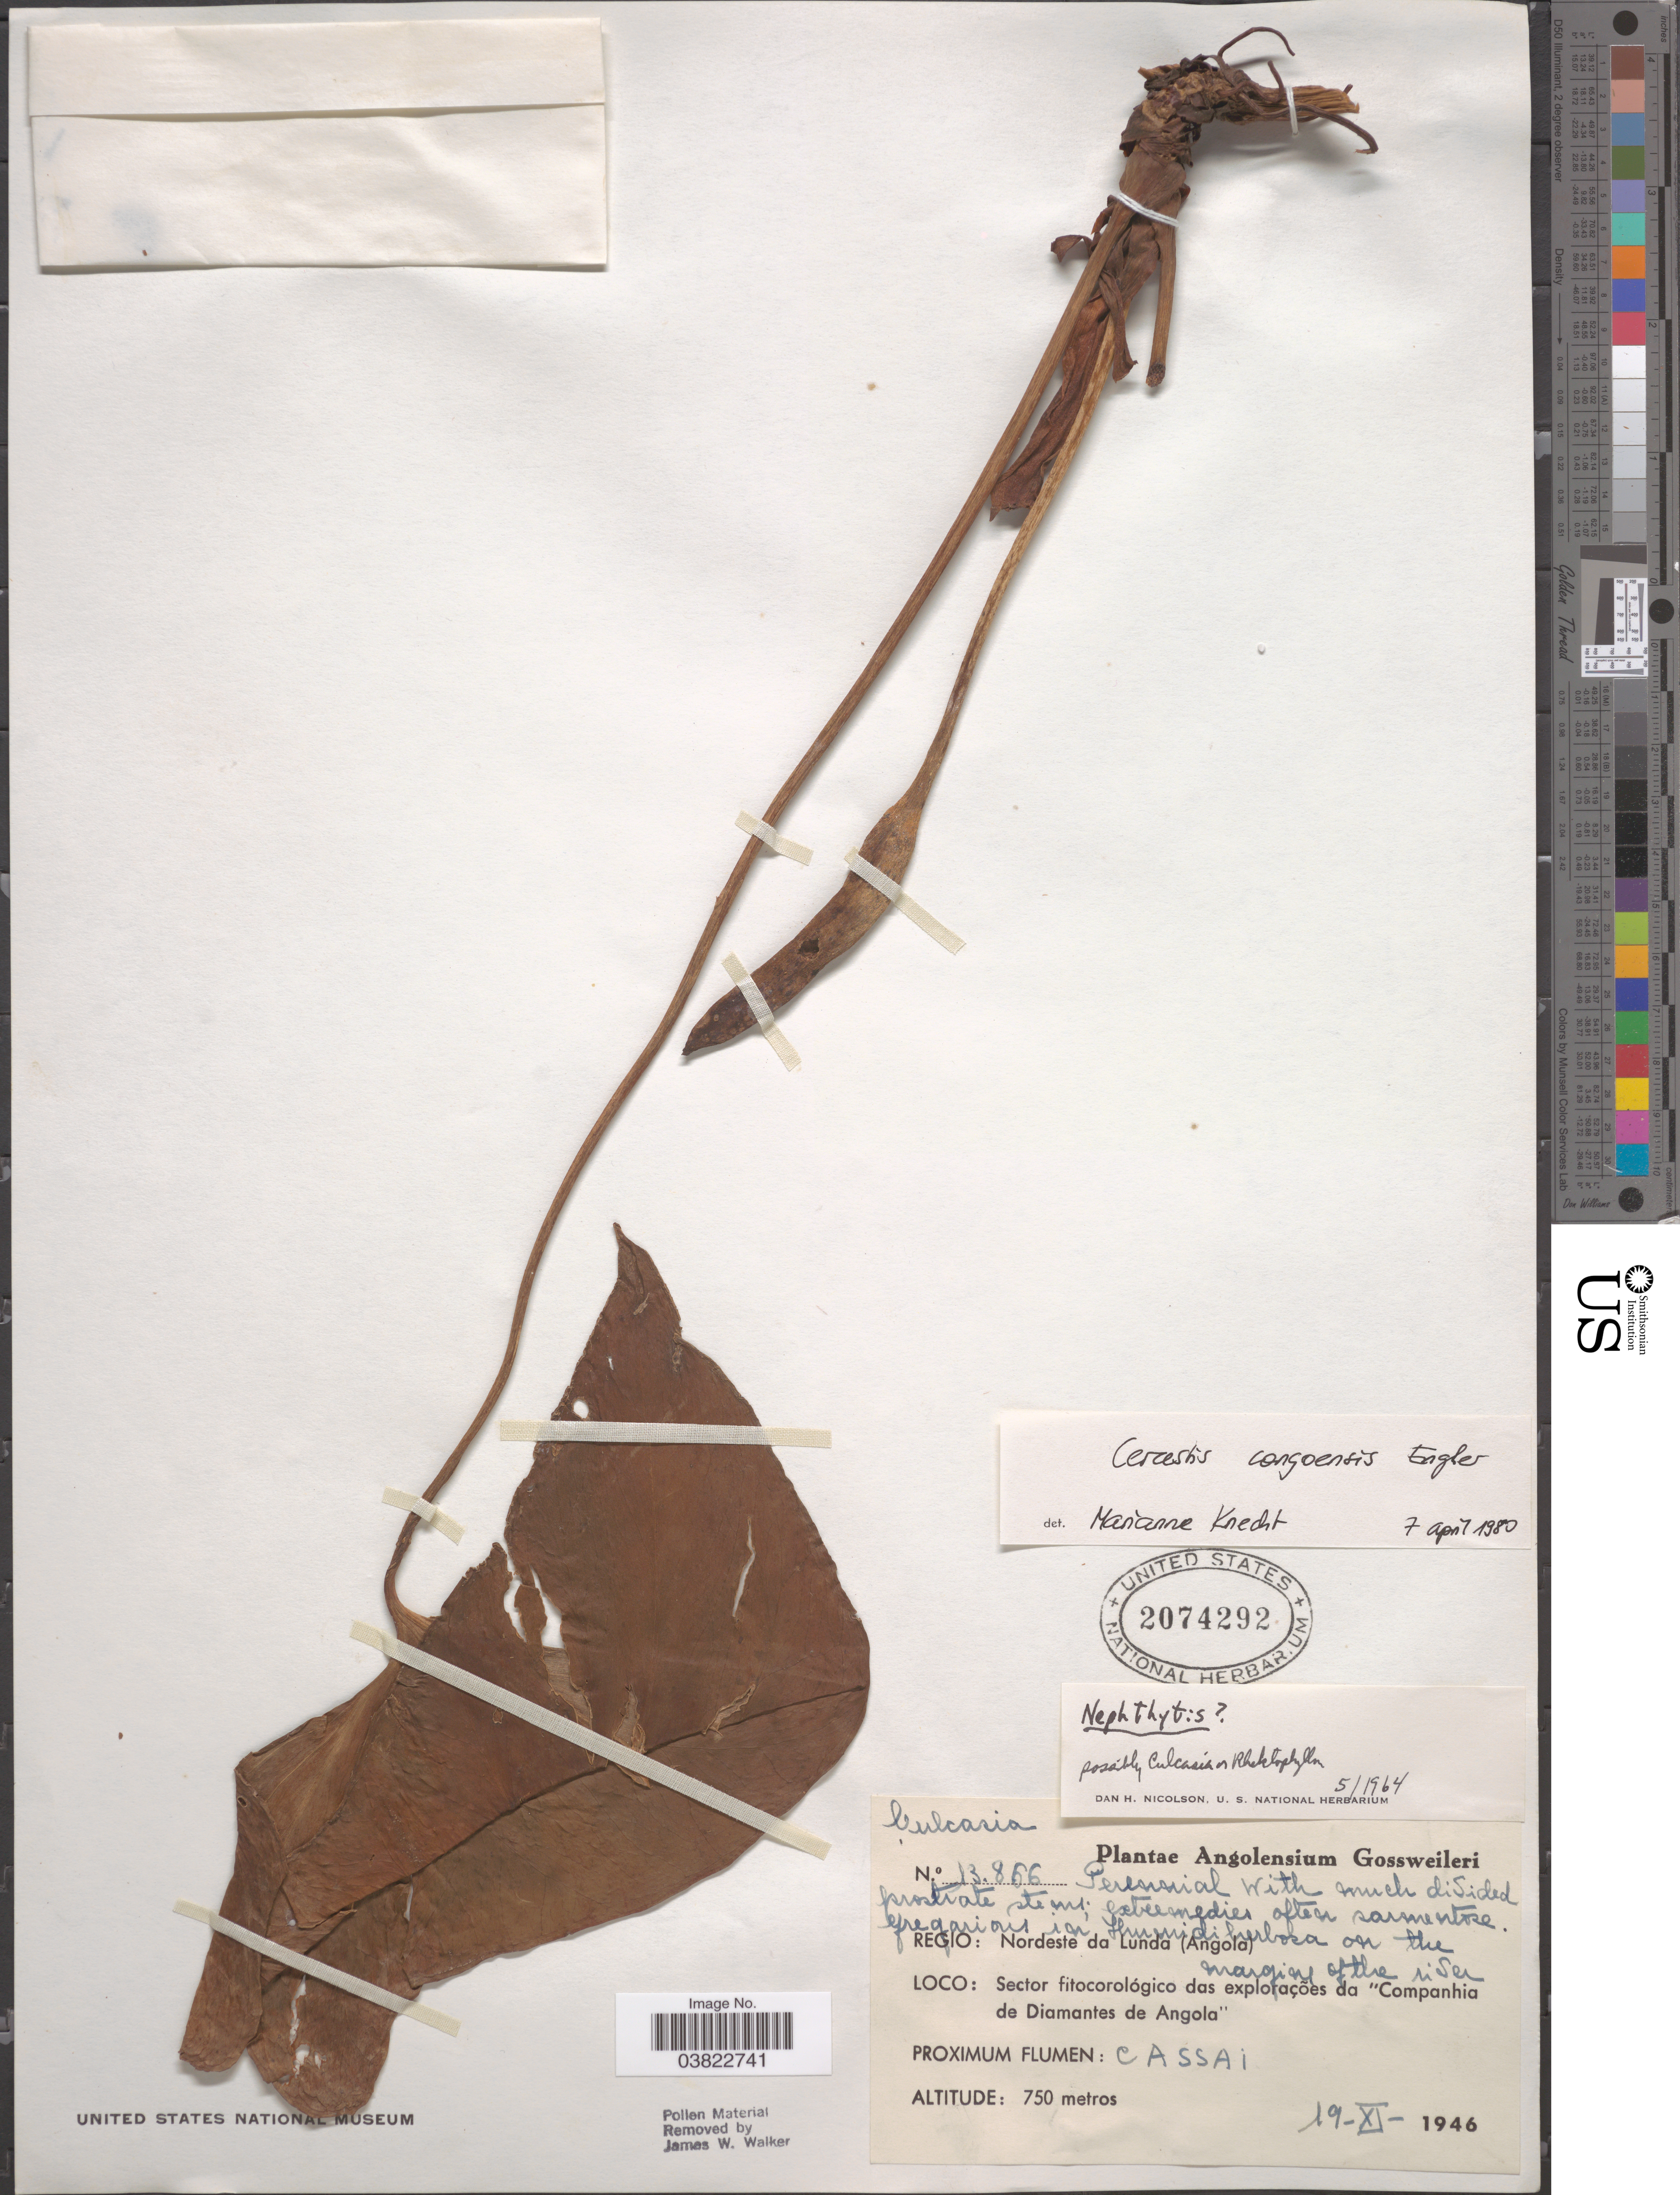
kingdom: Plantae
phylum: Tracheophyta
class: Liliopsida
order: Alismatales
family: Araceae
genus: Cercestis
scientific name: Cercestis congoensis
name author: Engl.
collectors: -. Gossweiler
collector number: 13866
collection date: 1946-11-19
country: Angola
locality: Regio: Nordeste da Lunda (Angola). Sector fitocorológico das explorações da "Companhia de Diamantes de Angola". Proximum Flumen: Cassai.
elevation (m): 750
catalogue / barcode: US 2074292